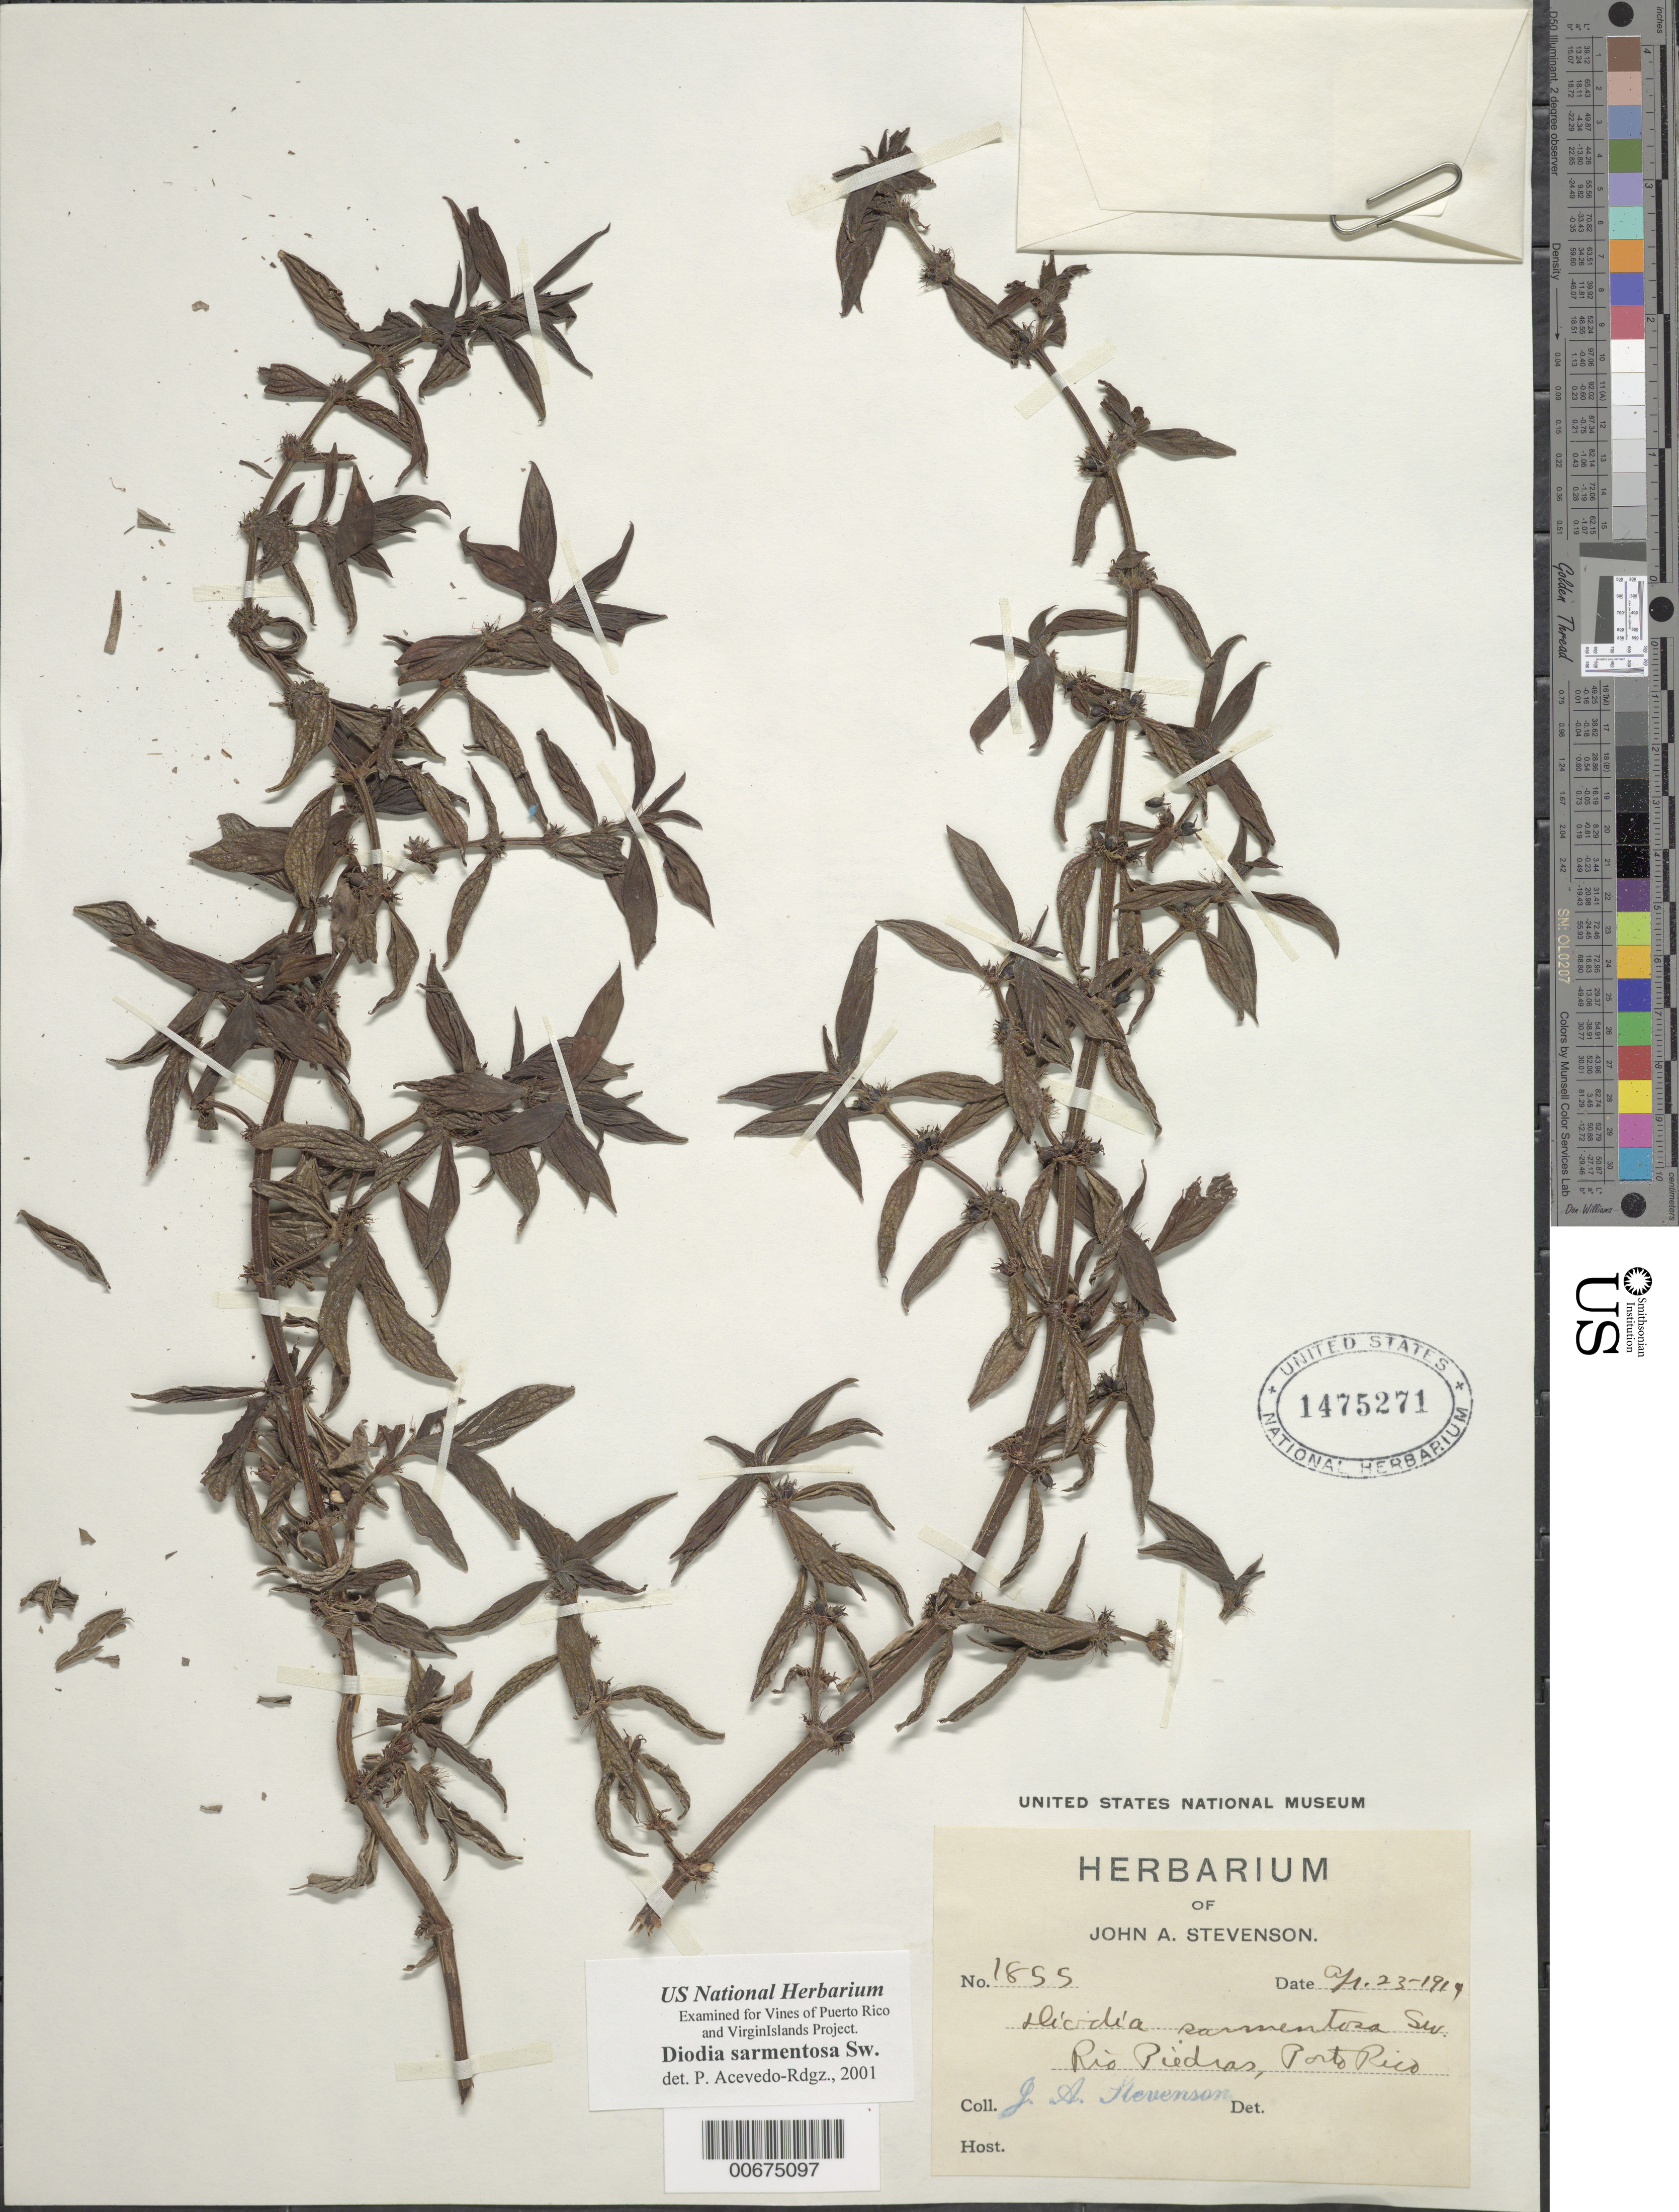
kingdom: Plantae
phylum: Tracheophyta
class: Magnoliopsida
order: Gentianales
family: Rubiaceae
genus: Diodia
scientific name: Diodia sarmentosa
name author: Sw.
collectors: J. Stevenson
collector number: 1855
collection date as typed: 23 Apr 1914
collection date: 1914-04-23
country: Puerto Rico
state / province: San Juan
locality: Rio Piedras.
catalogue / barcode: US 1475271